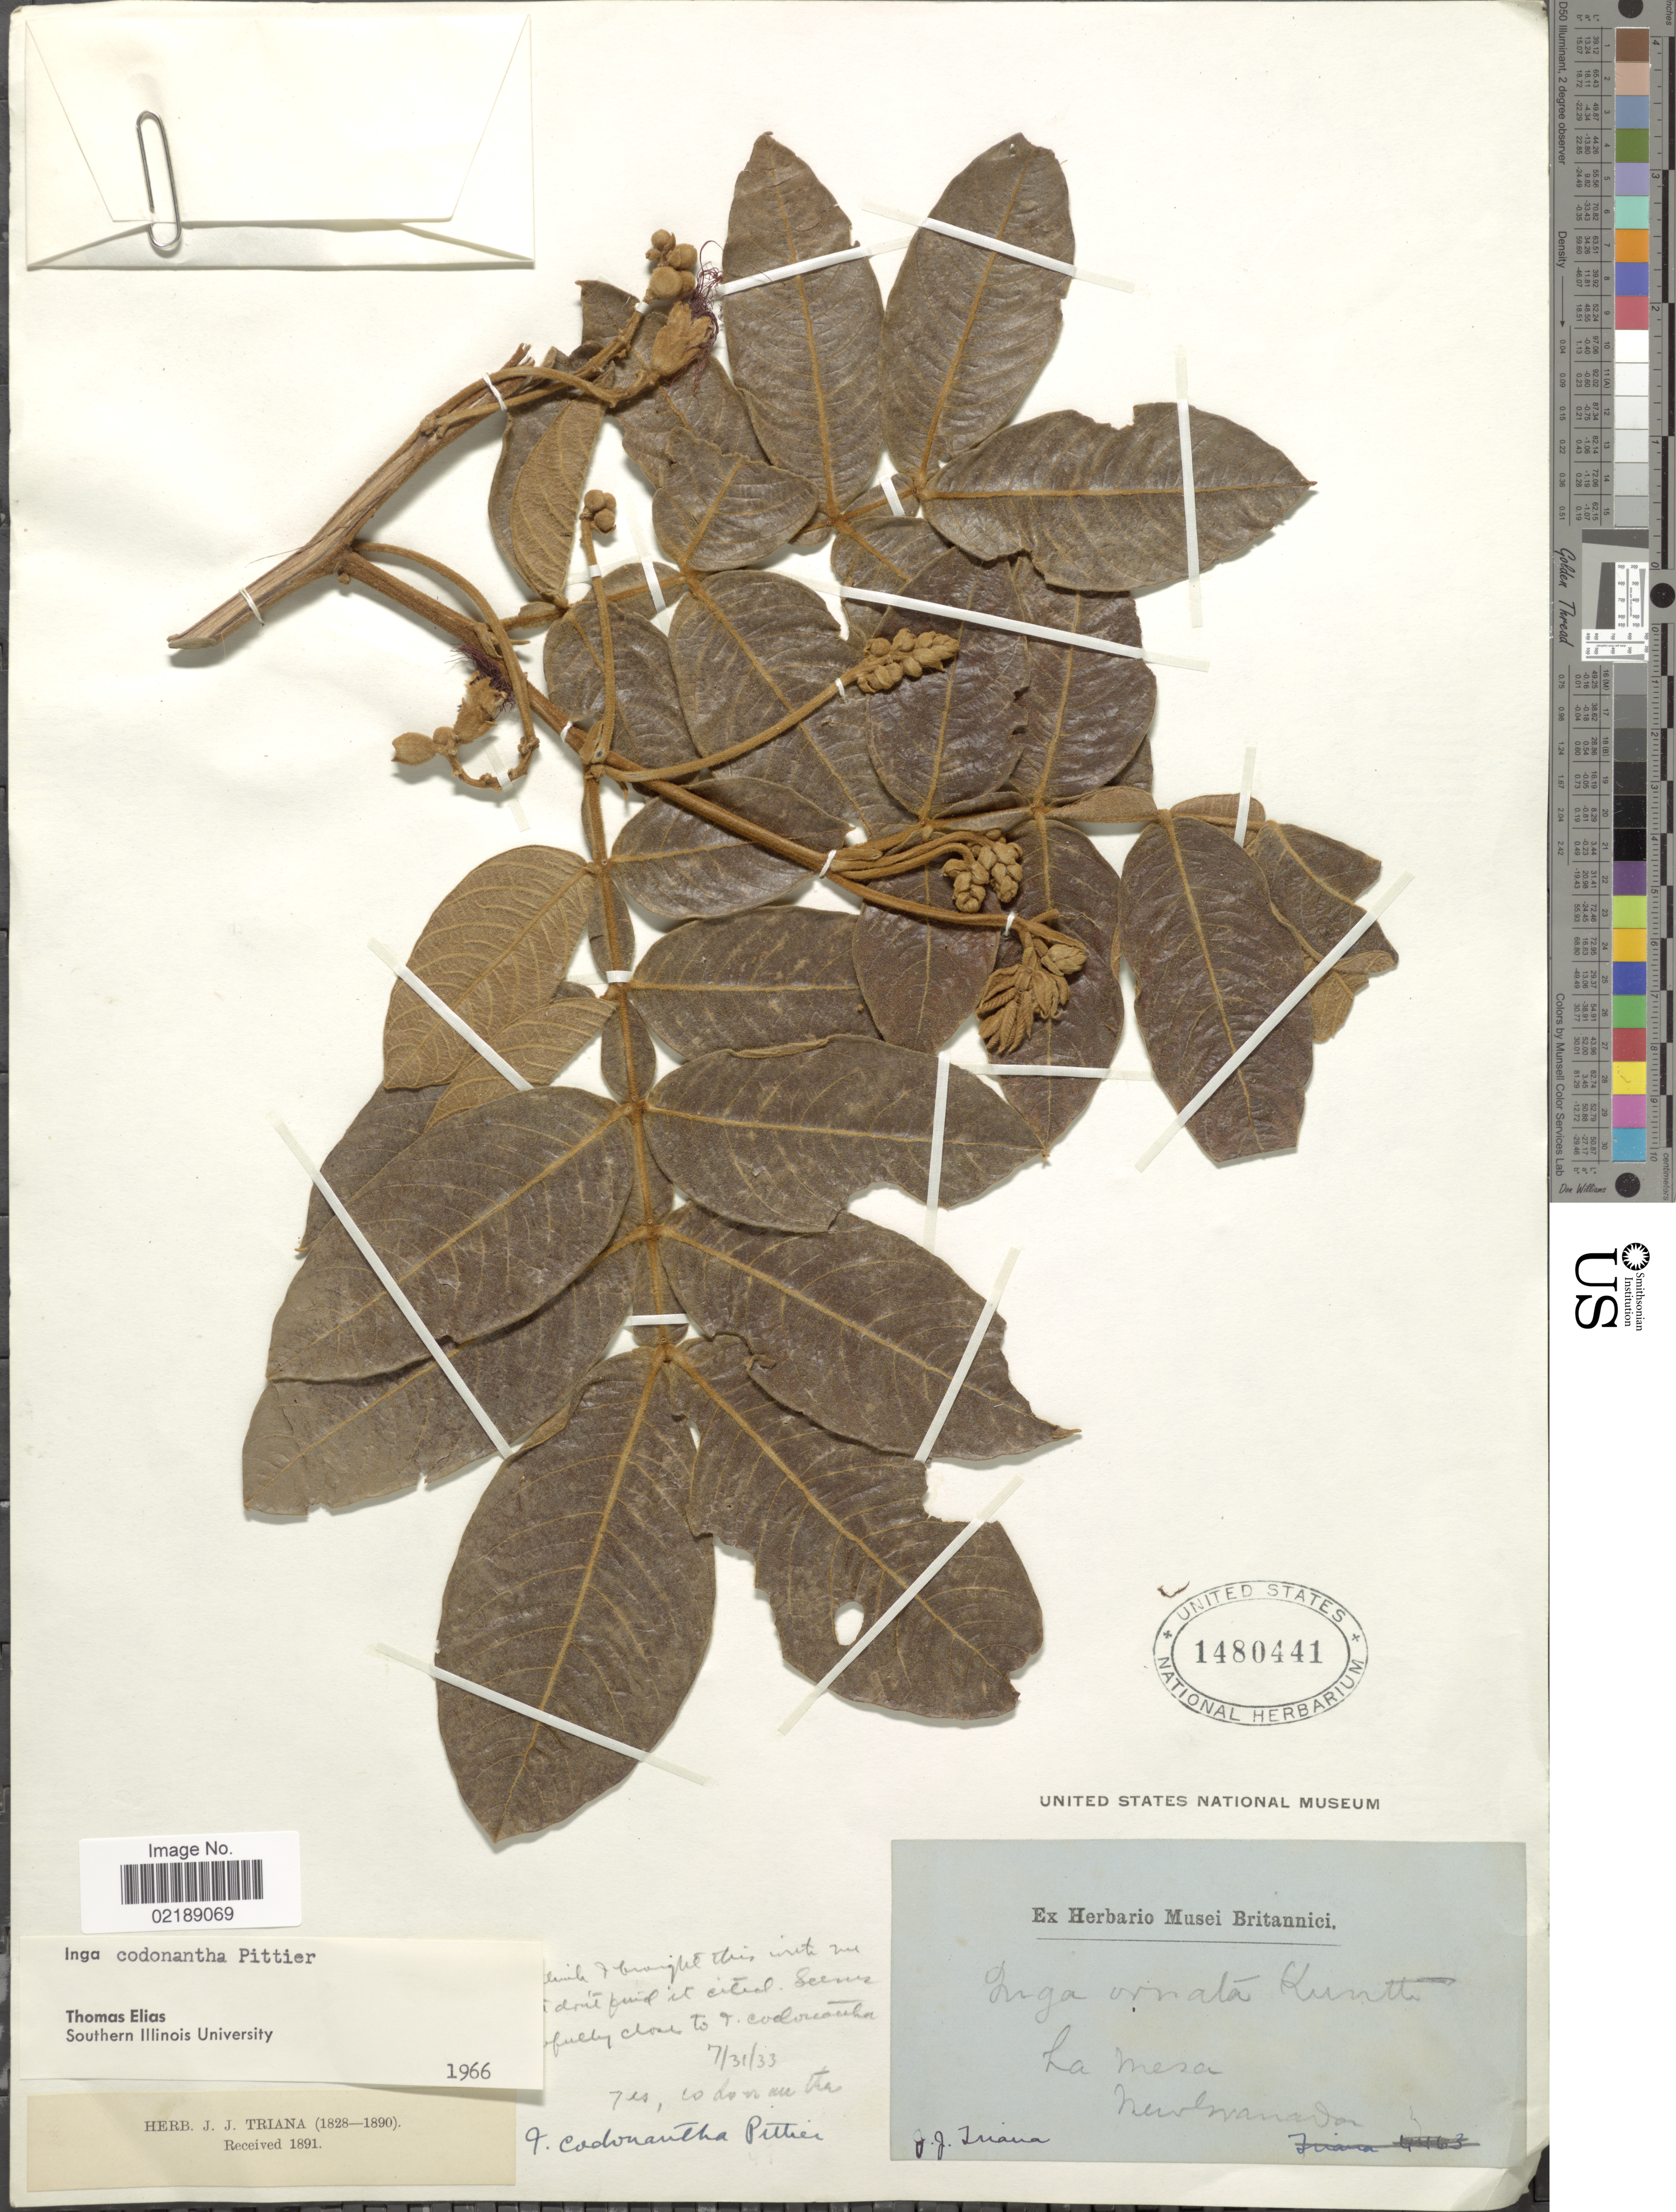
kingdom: Plantae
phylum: Tracheophyta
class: Magnoliopsida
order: Fabales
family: Fabaceae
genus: Inga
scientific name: Inga ornata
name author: Kunth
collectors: J. J. Triana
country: Colombia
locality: La Mesa, New Granada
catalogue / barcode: US 1480441